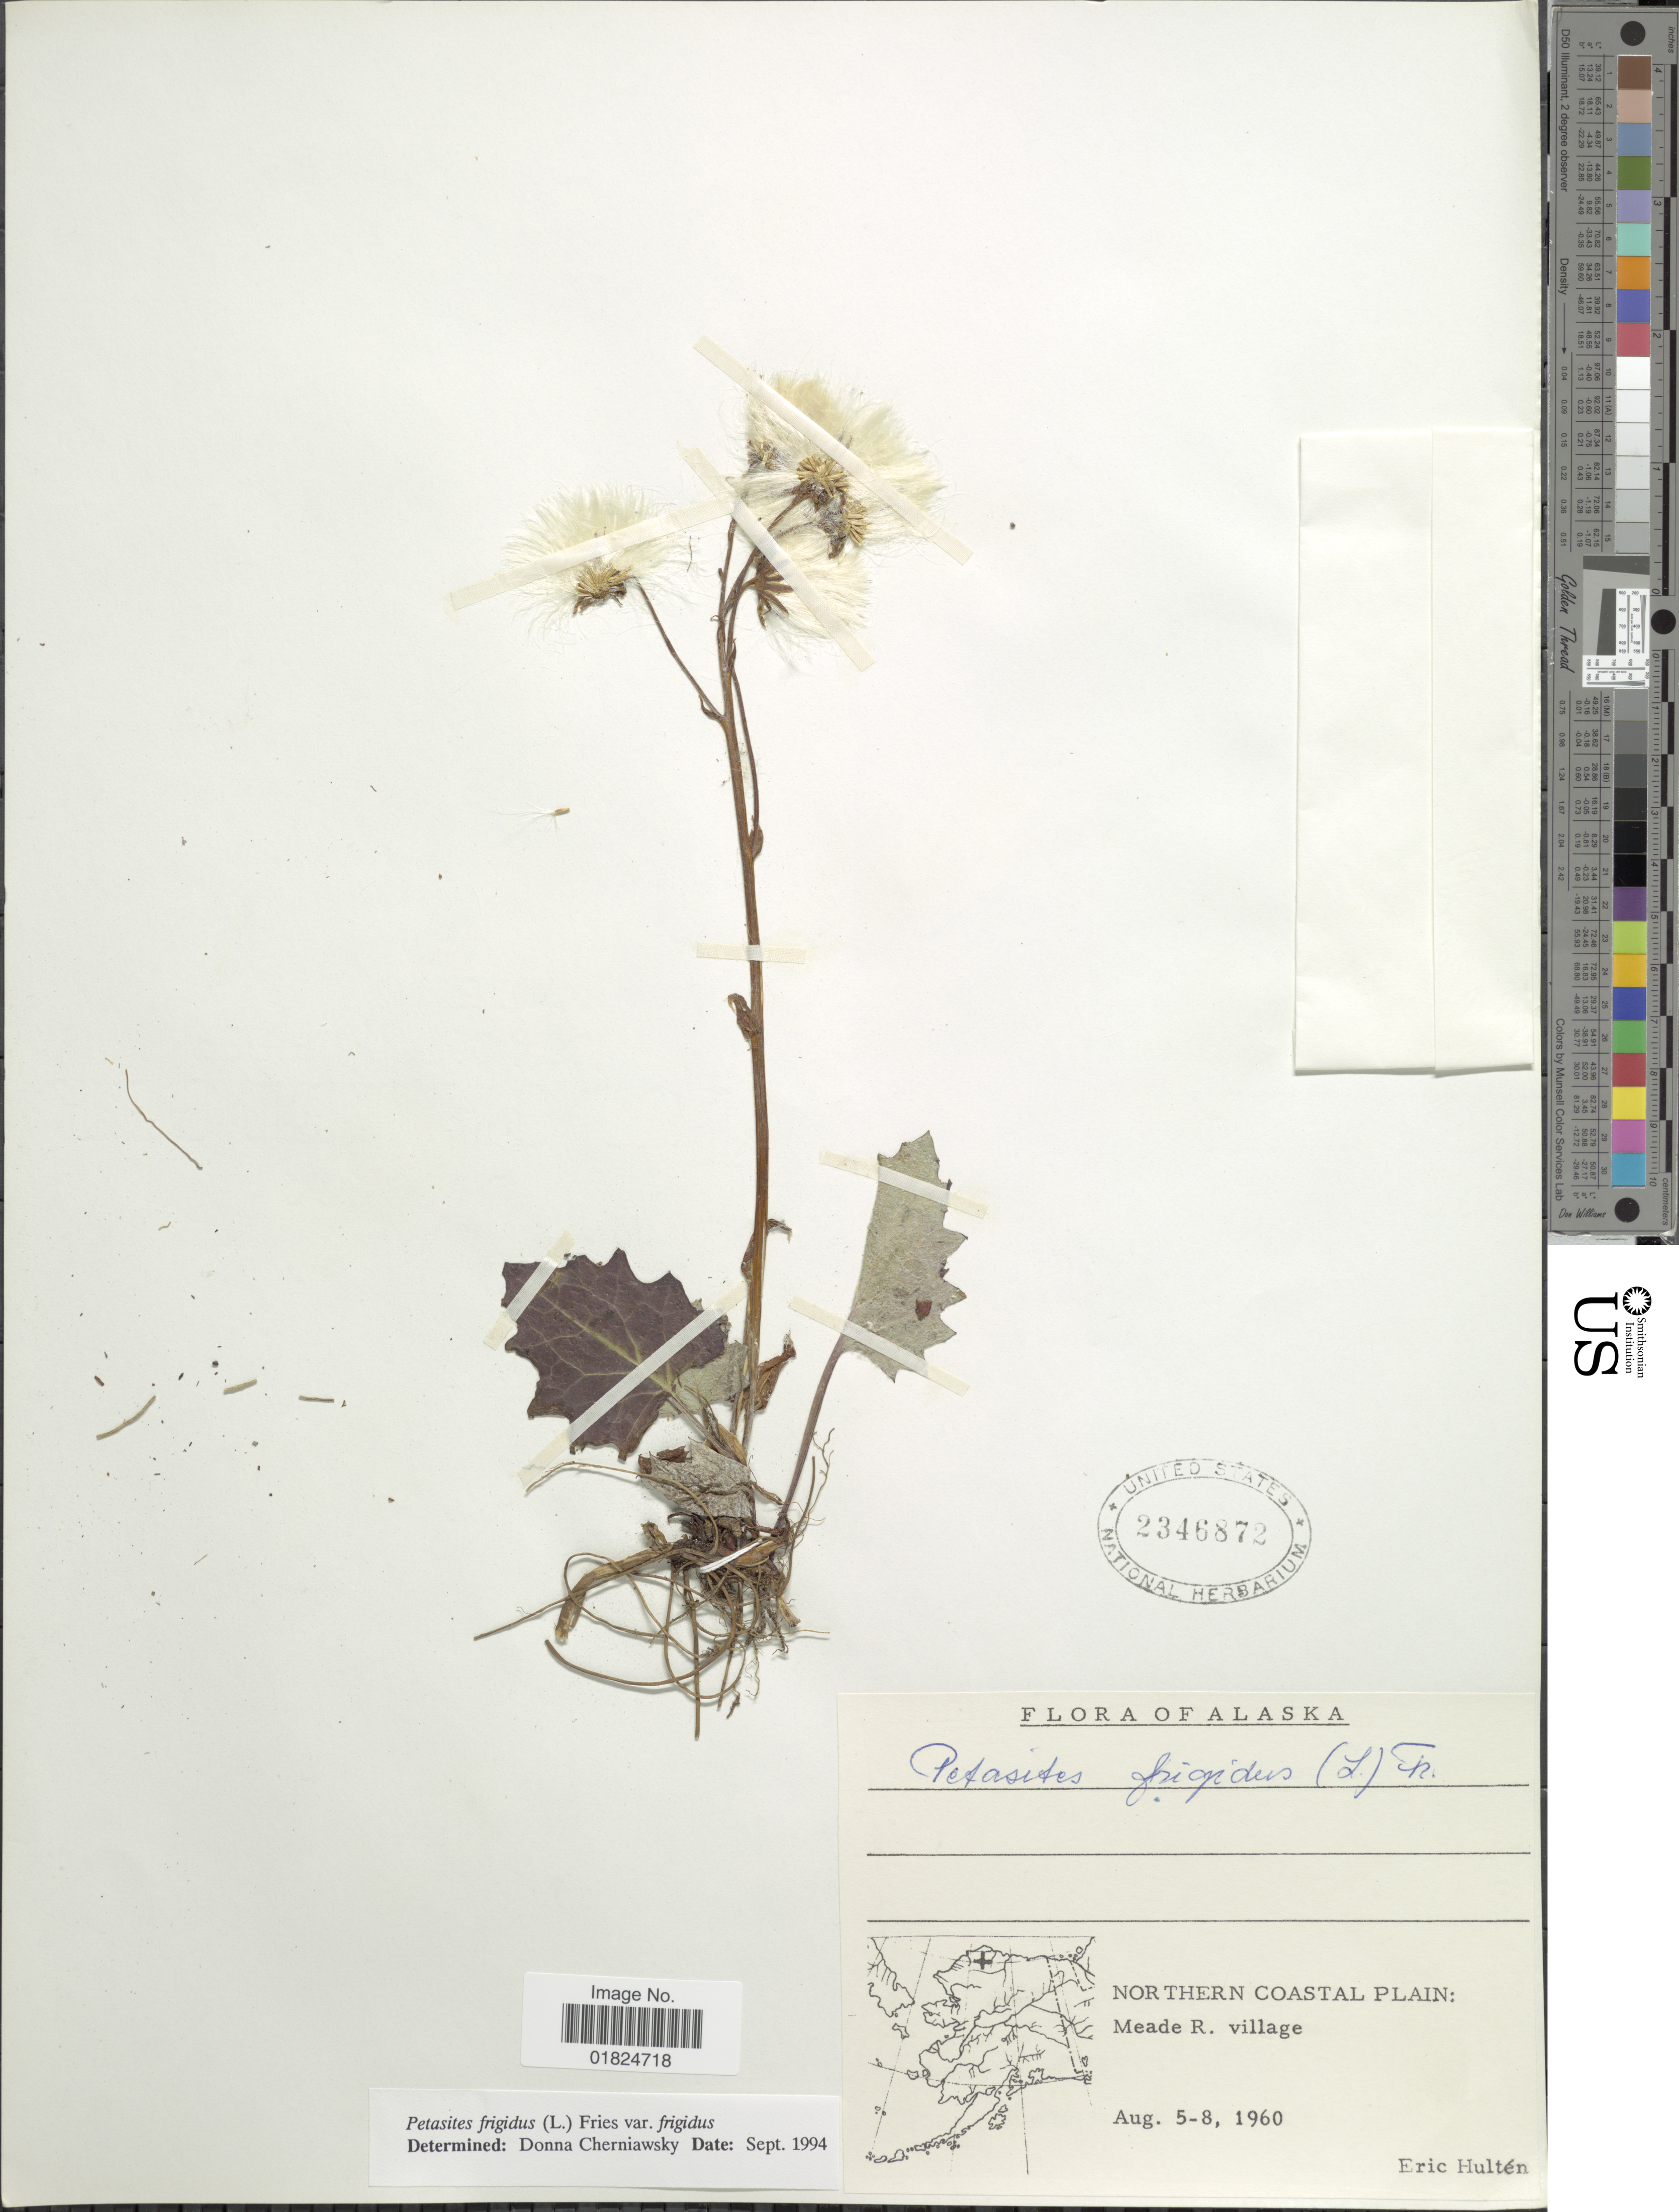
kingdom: Plantae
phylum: Tracheophyta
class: Magnoliopsida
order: Asterales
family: Asteraceae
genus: Petasites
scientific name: Petasites frigidus var. frigidus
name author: (L.) Fr.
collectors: E. G. Hultén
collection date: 1960-08-05/1960-08-08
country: United States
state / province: Alaska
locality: Alaska. Northern Coastal Plain: Meade R. village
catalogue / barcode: US 2346872